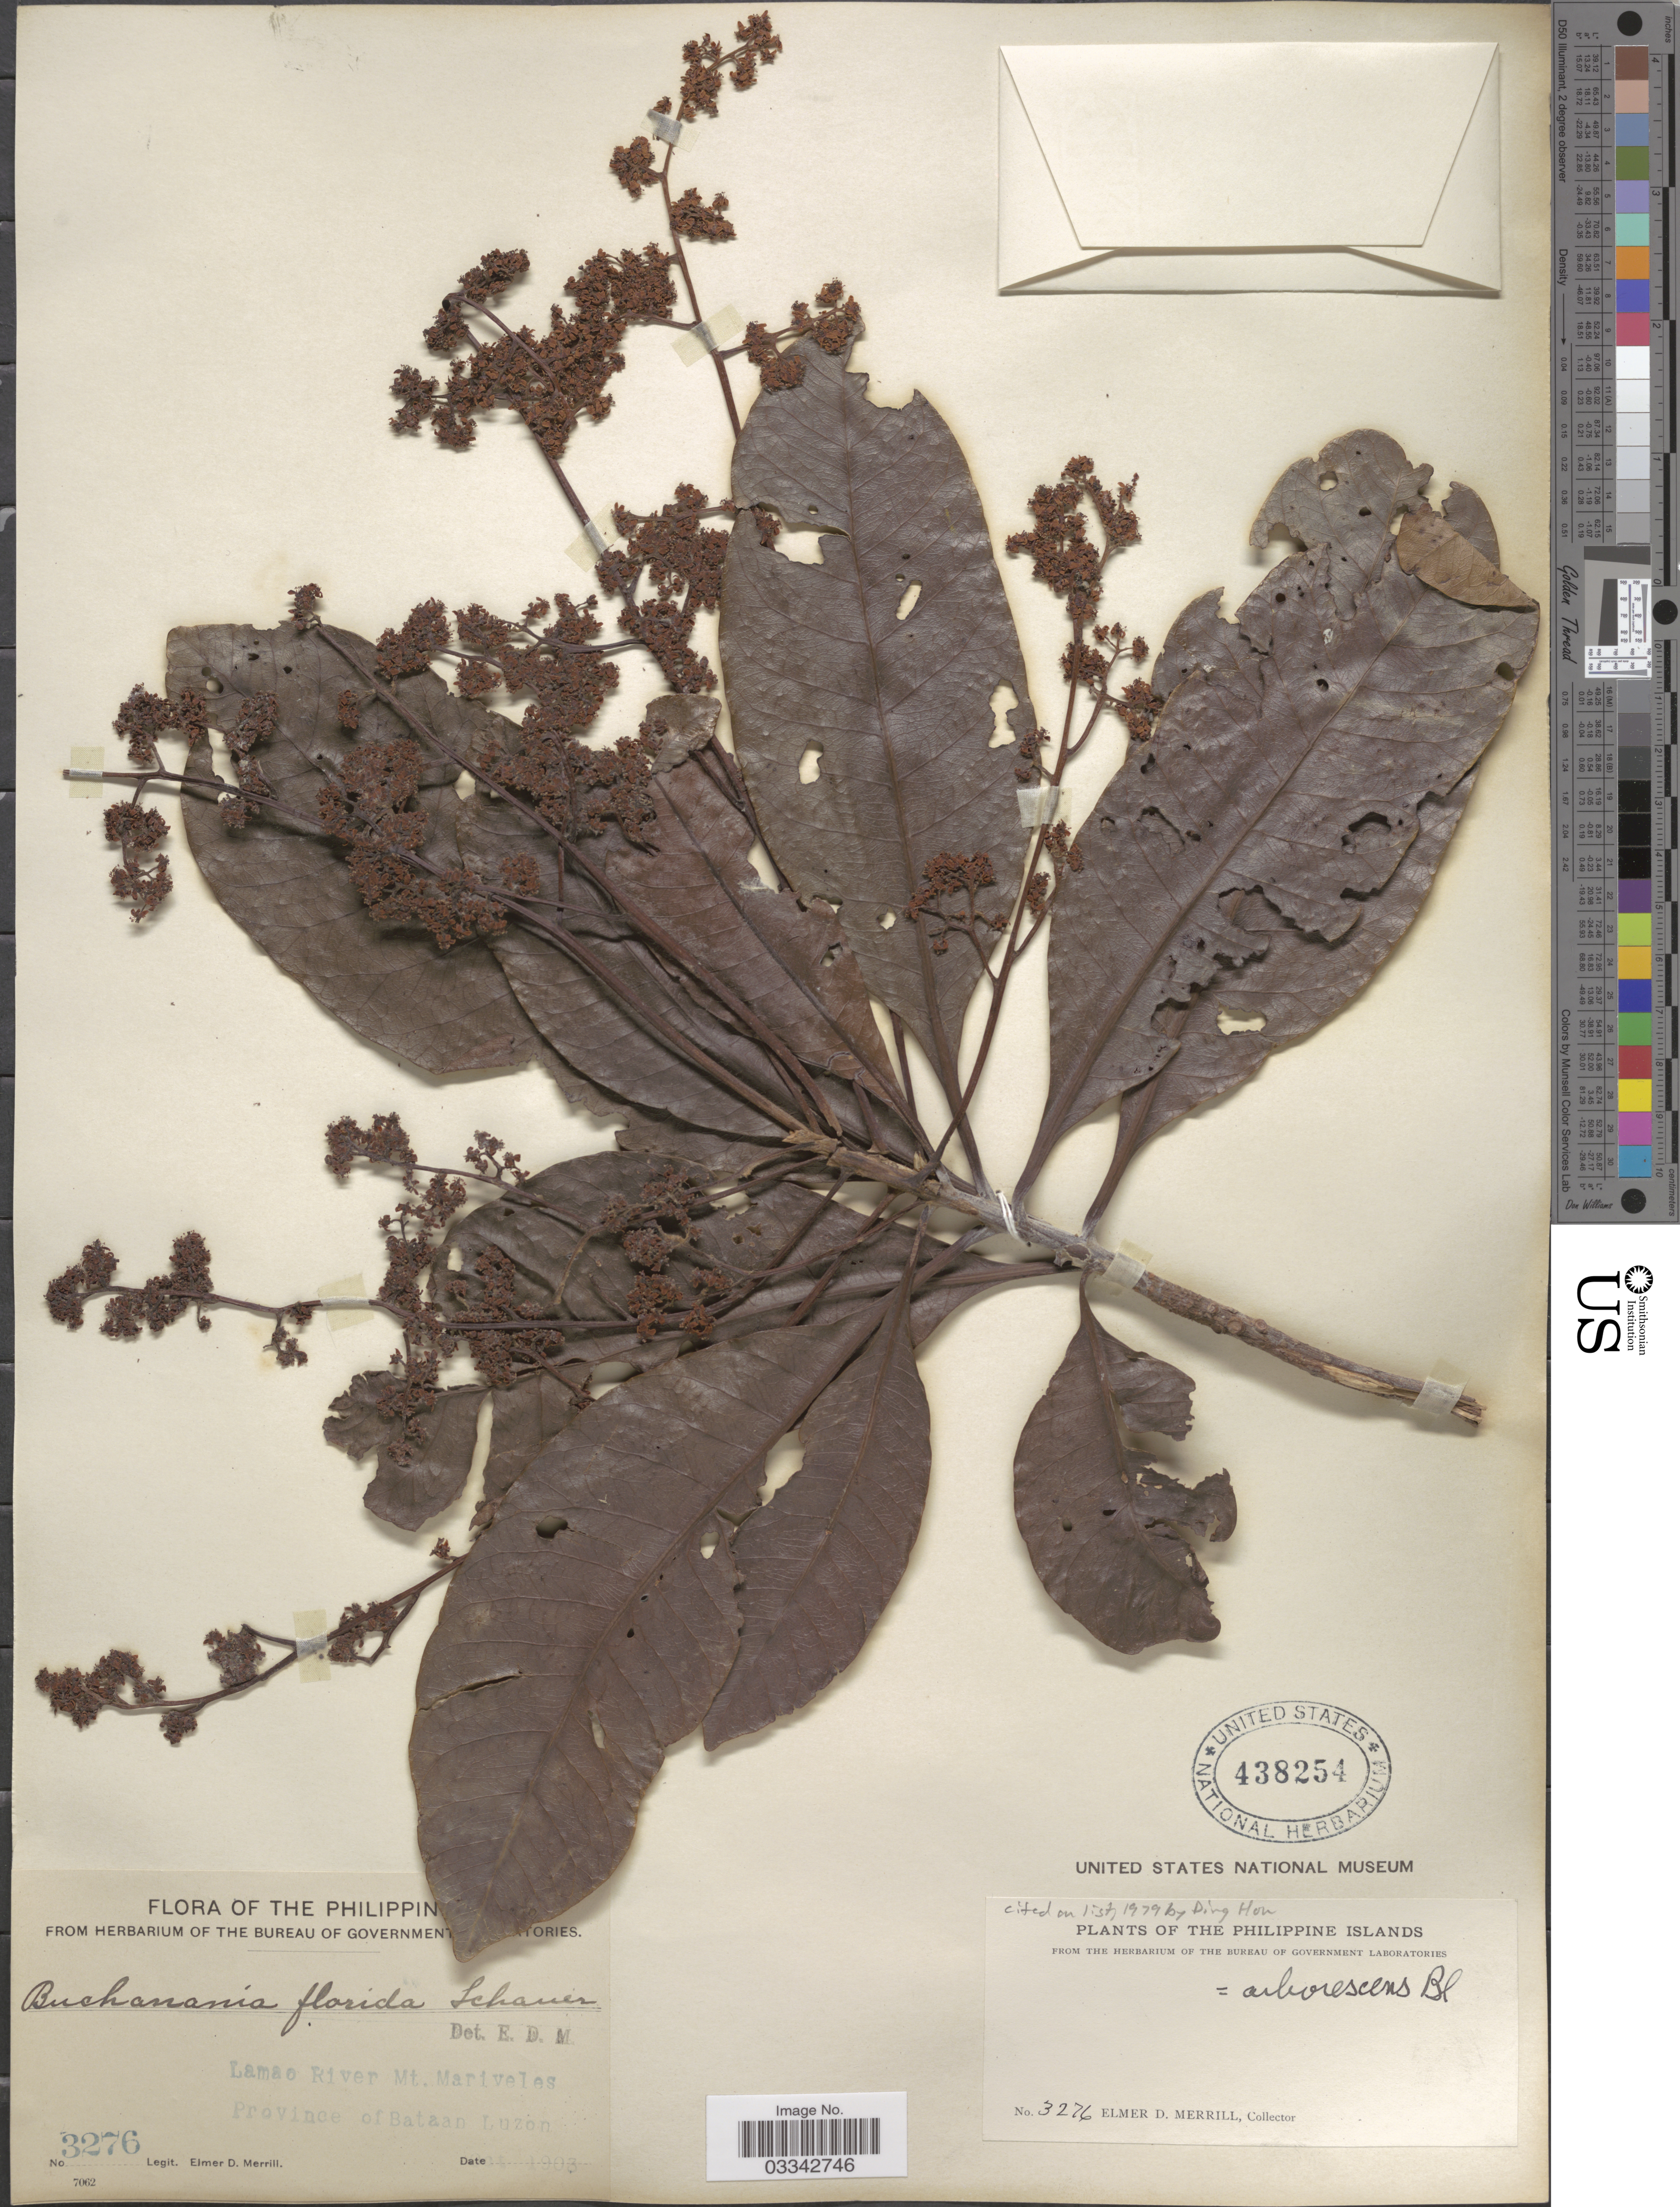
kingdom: Plantae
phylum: Tracheophyta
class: Magnoliopsida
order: Sapindales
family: Anacardiaceae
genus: Buchanania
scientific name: Buchanania arborescens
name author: (Blume) Blume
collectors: E. D. Merrill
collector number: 3276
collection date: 1903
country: Philippines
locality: The Philippine Islands. Lamao River Mt. Mariveles. Province of Bataan, Luzon.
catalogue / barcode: US 438254